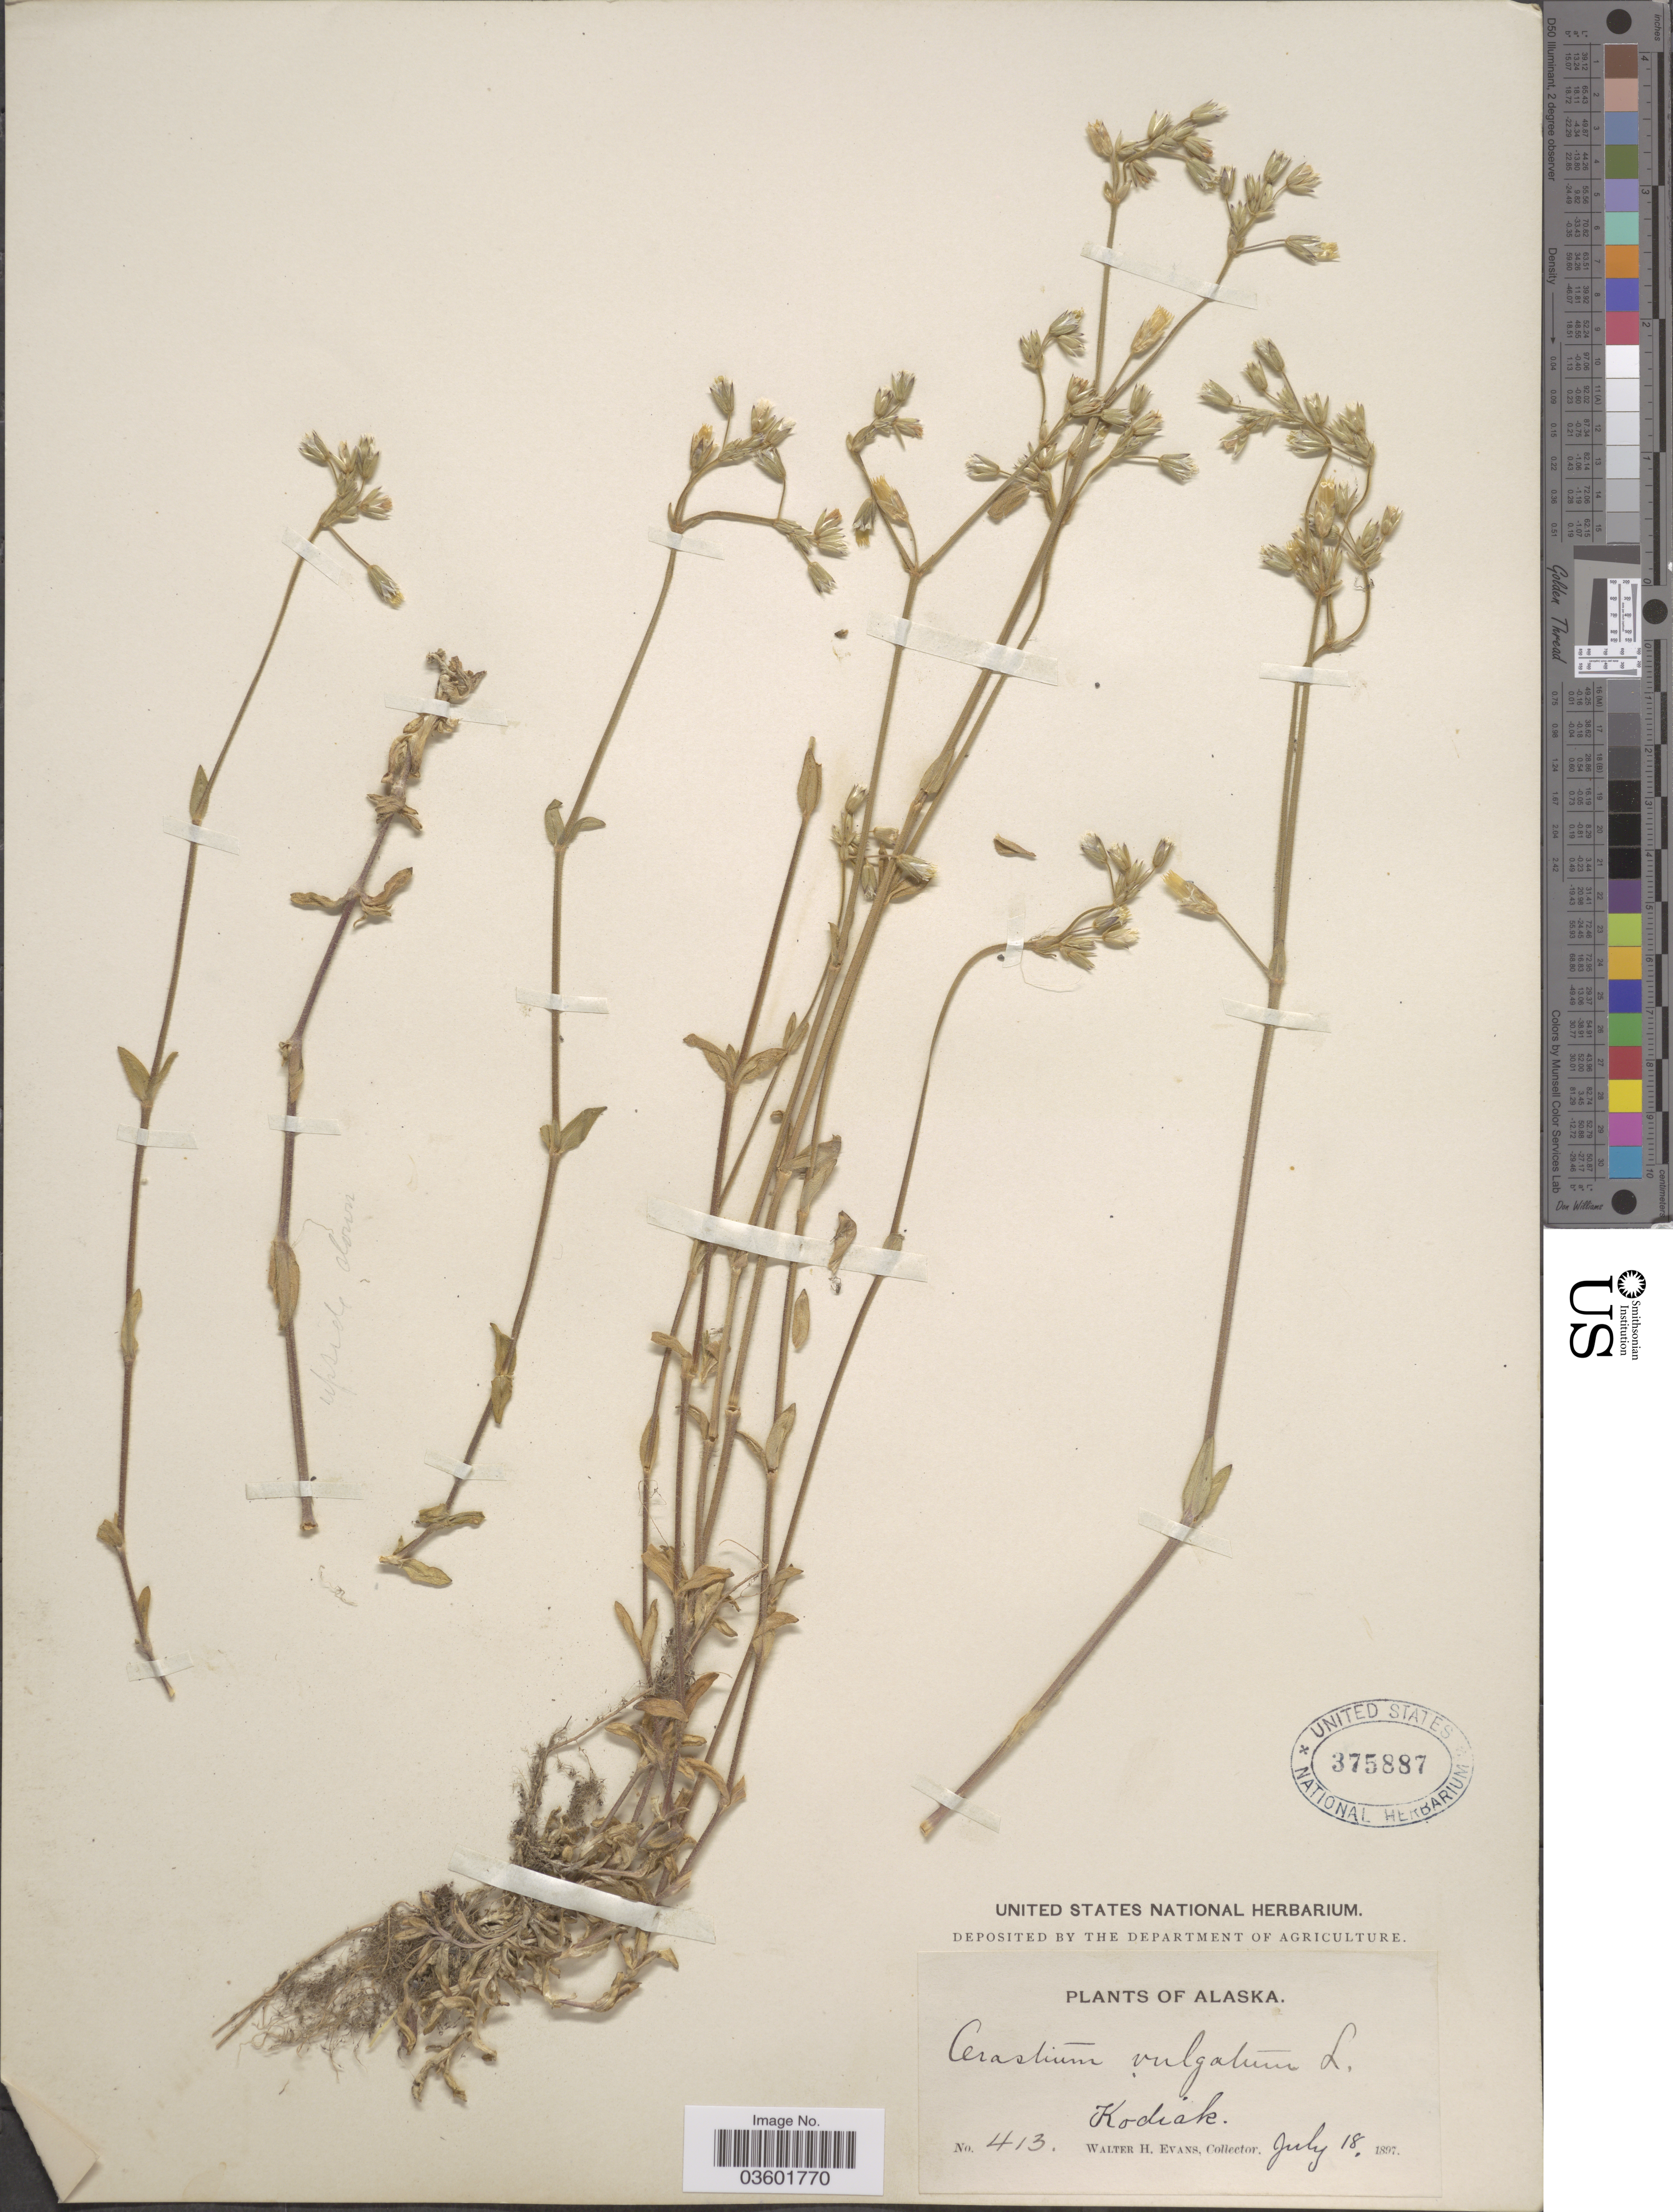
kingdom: Plantae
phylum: Tracheophyta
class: Magnoliopsida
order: Caryophyllales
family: Caryophyllaceae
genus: Cerastium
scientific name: Cerastium caespitosum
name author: Rchb. & Kit.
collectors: W. H. Evans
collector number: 413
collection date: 1897-07-18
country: United States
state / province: Alaska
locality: Kodiak.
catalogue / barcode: US 375887